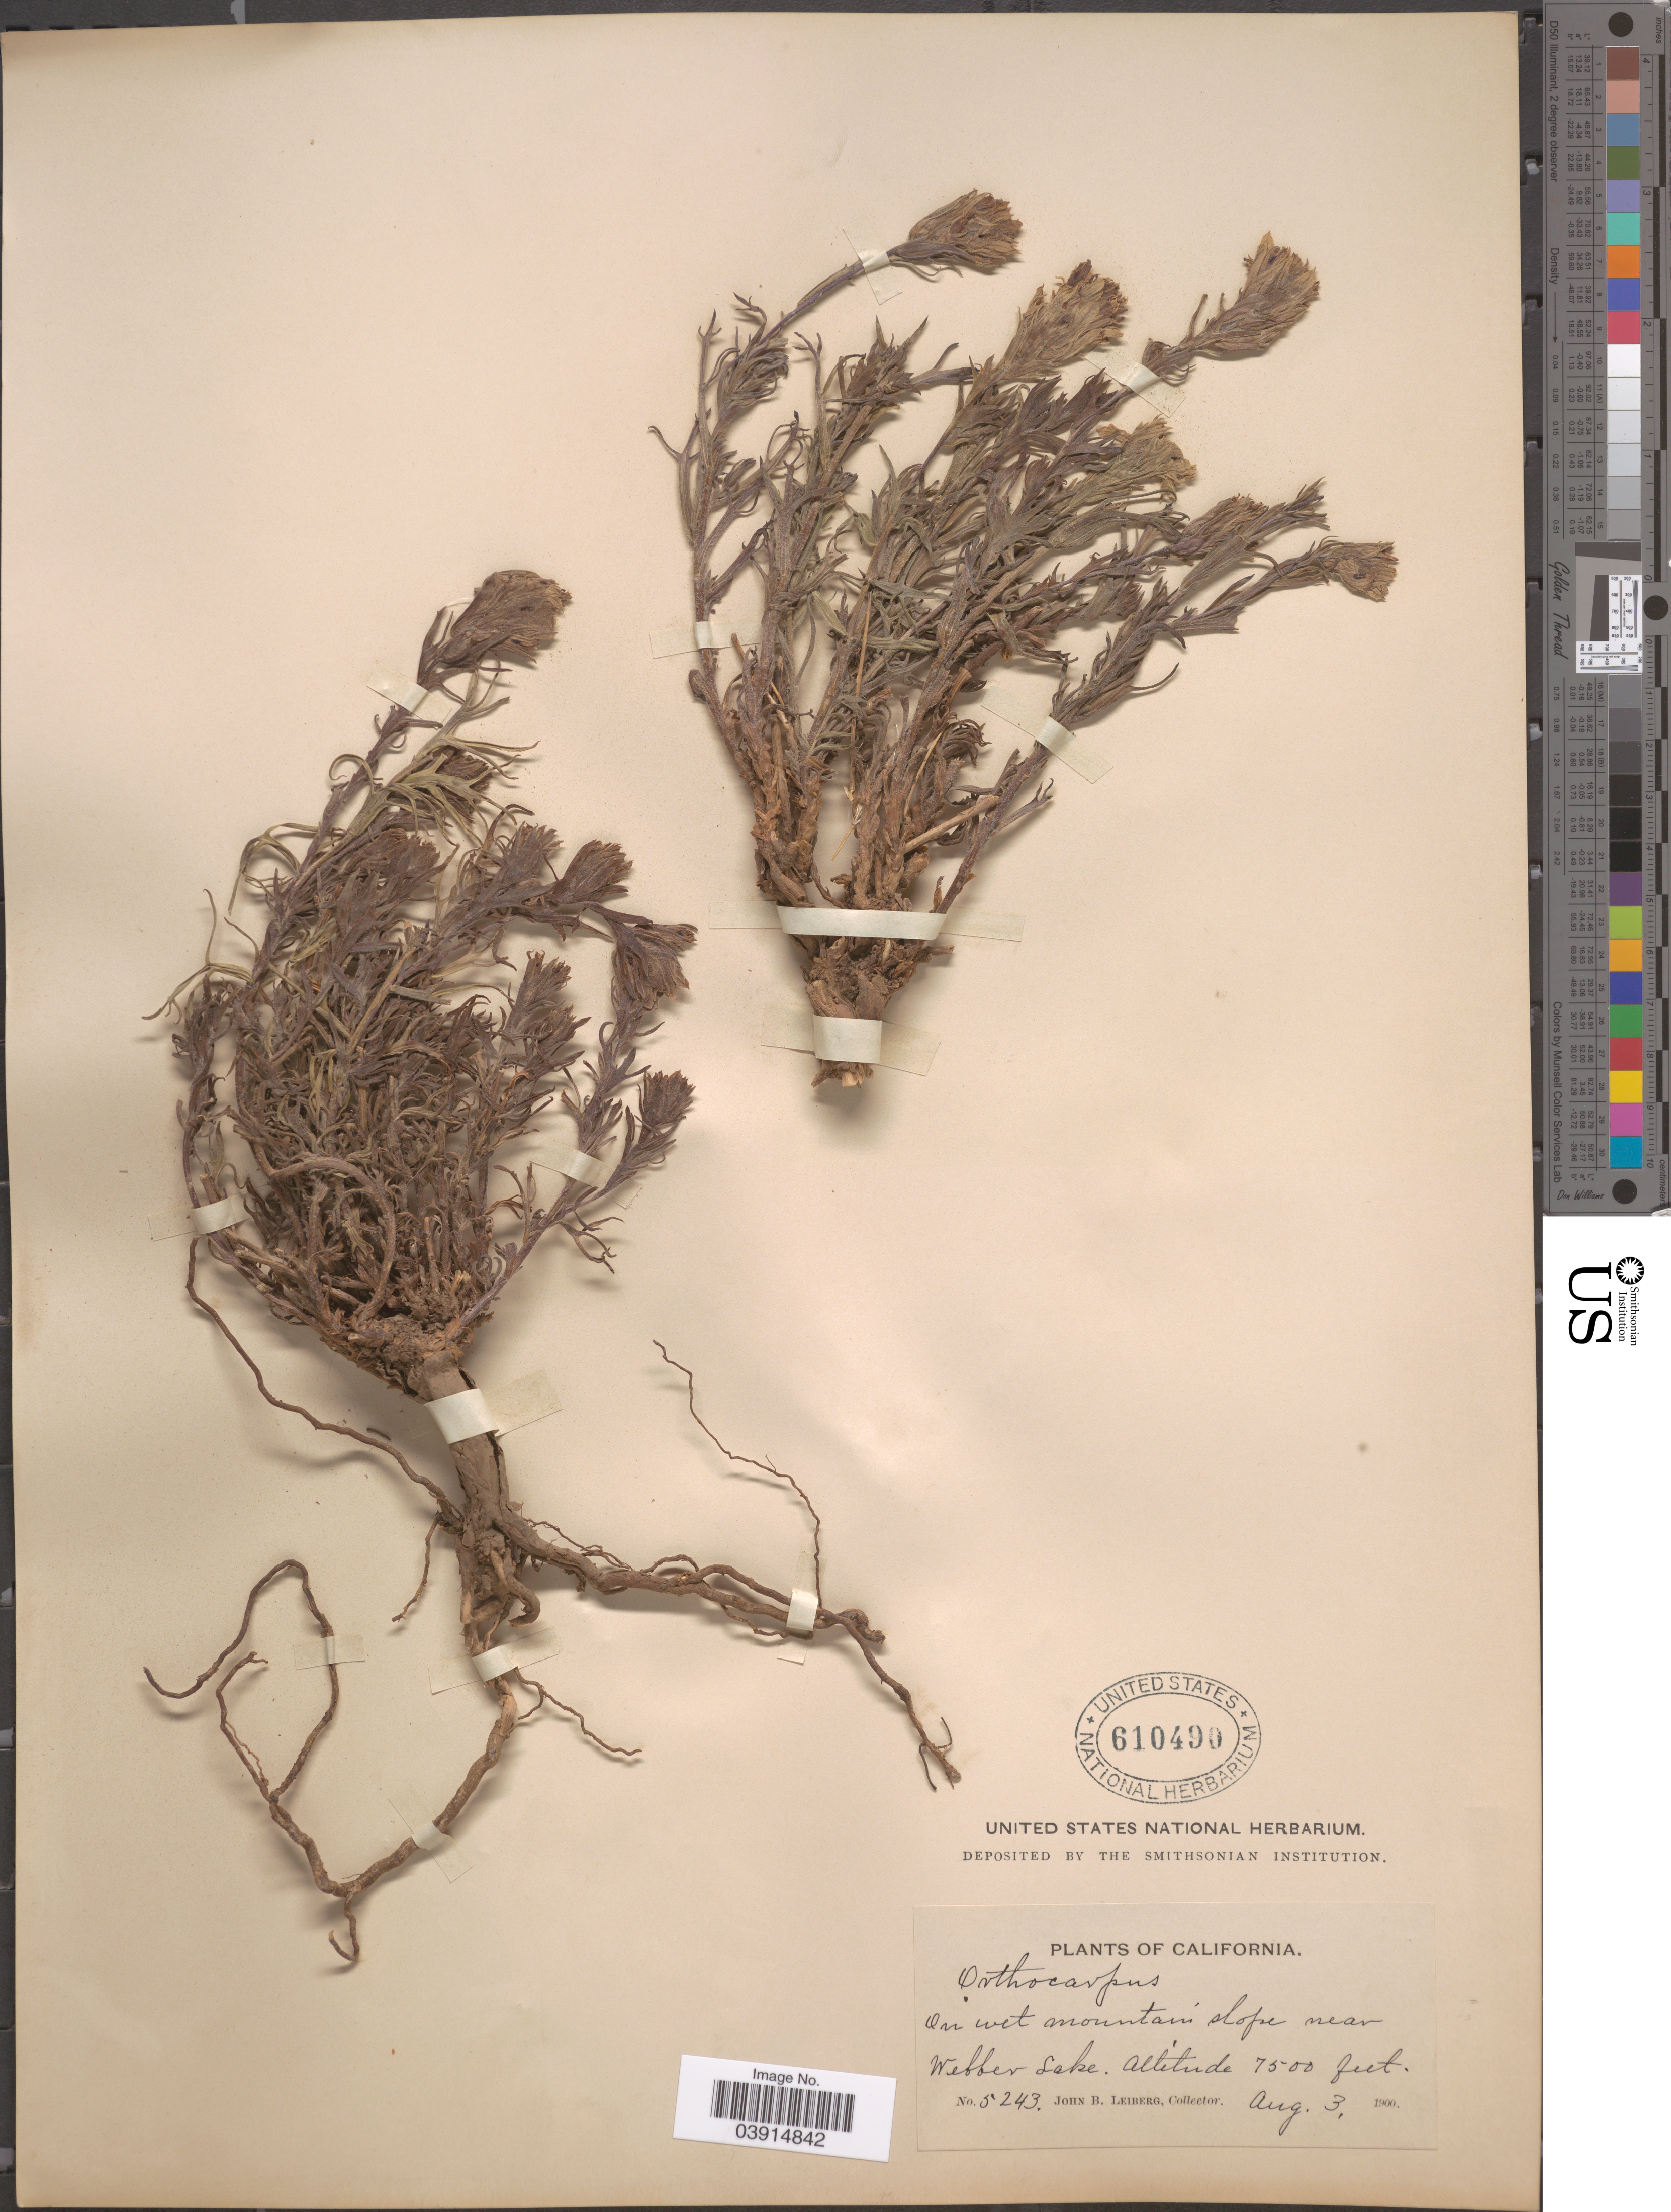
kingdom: Plantae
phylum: Tracheophyta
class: Magnoliopsida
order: Lamiales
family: Orobanchaceae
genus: Castilleja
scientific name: Castilleja sp.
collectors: J. B. Leiberg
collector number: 5243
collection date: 1900-08-03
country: United States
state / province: California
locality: On wet mountain slope near Webber Lake.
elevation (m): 2286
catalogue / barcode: US 610490